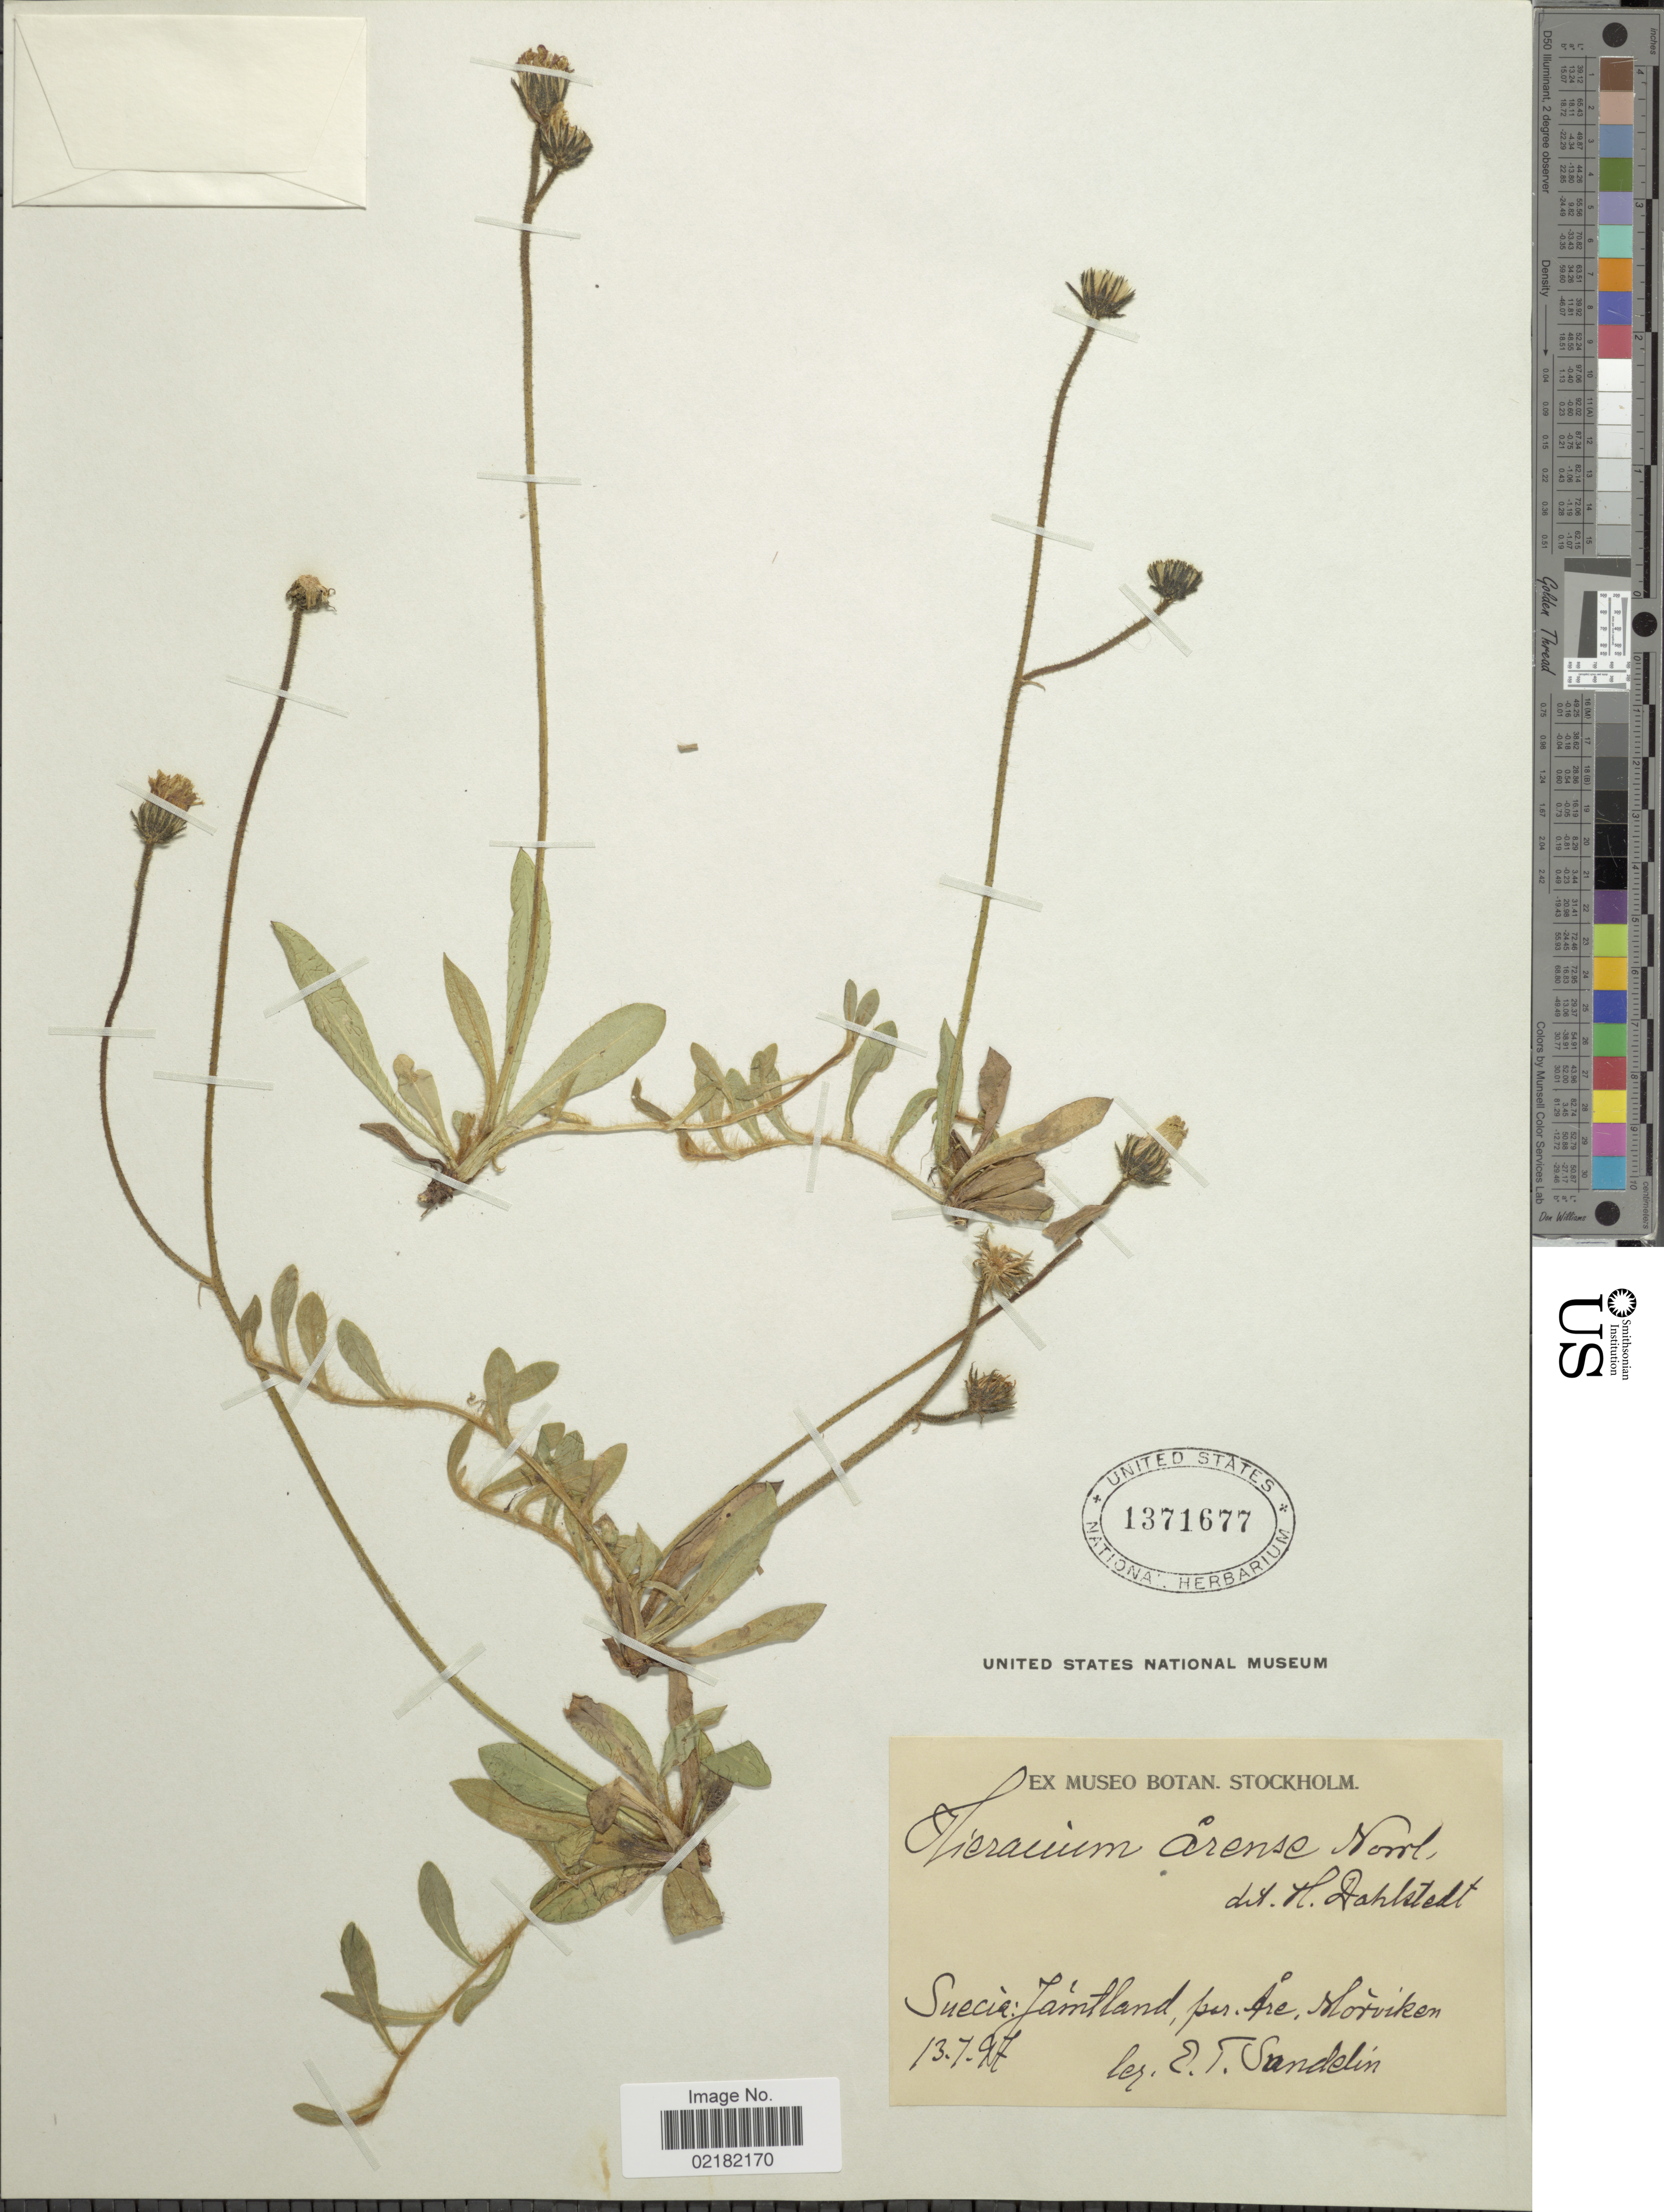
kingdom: Plantae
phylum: Tracheophyta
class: Magnoliopsida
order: Asterales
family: Asteraceae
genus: Pilosella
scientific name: Pilosella dichotoma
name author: (Fries ex Lindeb.) Soják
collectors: E. Sandelin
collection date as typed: Transcribed d/m/y: 13/7/97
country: Sweden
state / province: Jämtland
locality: par. Åre. Storviken.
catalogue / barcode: US 1371677